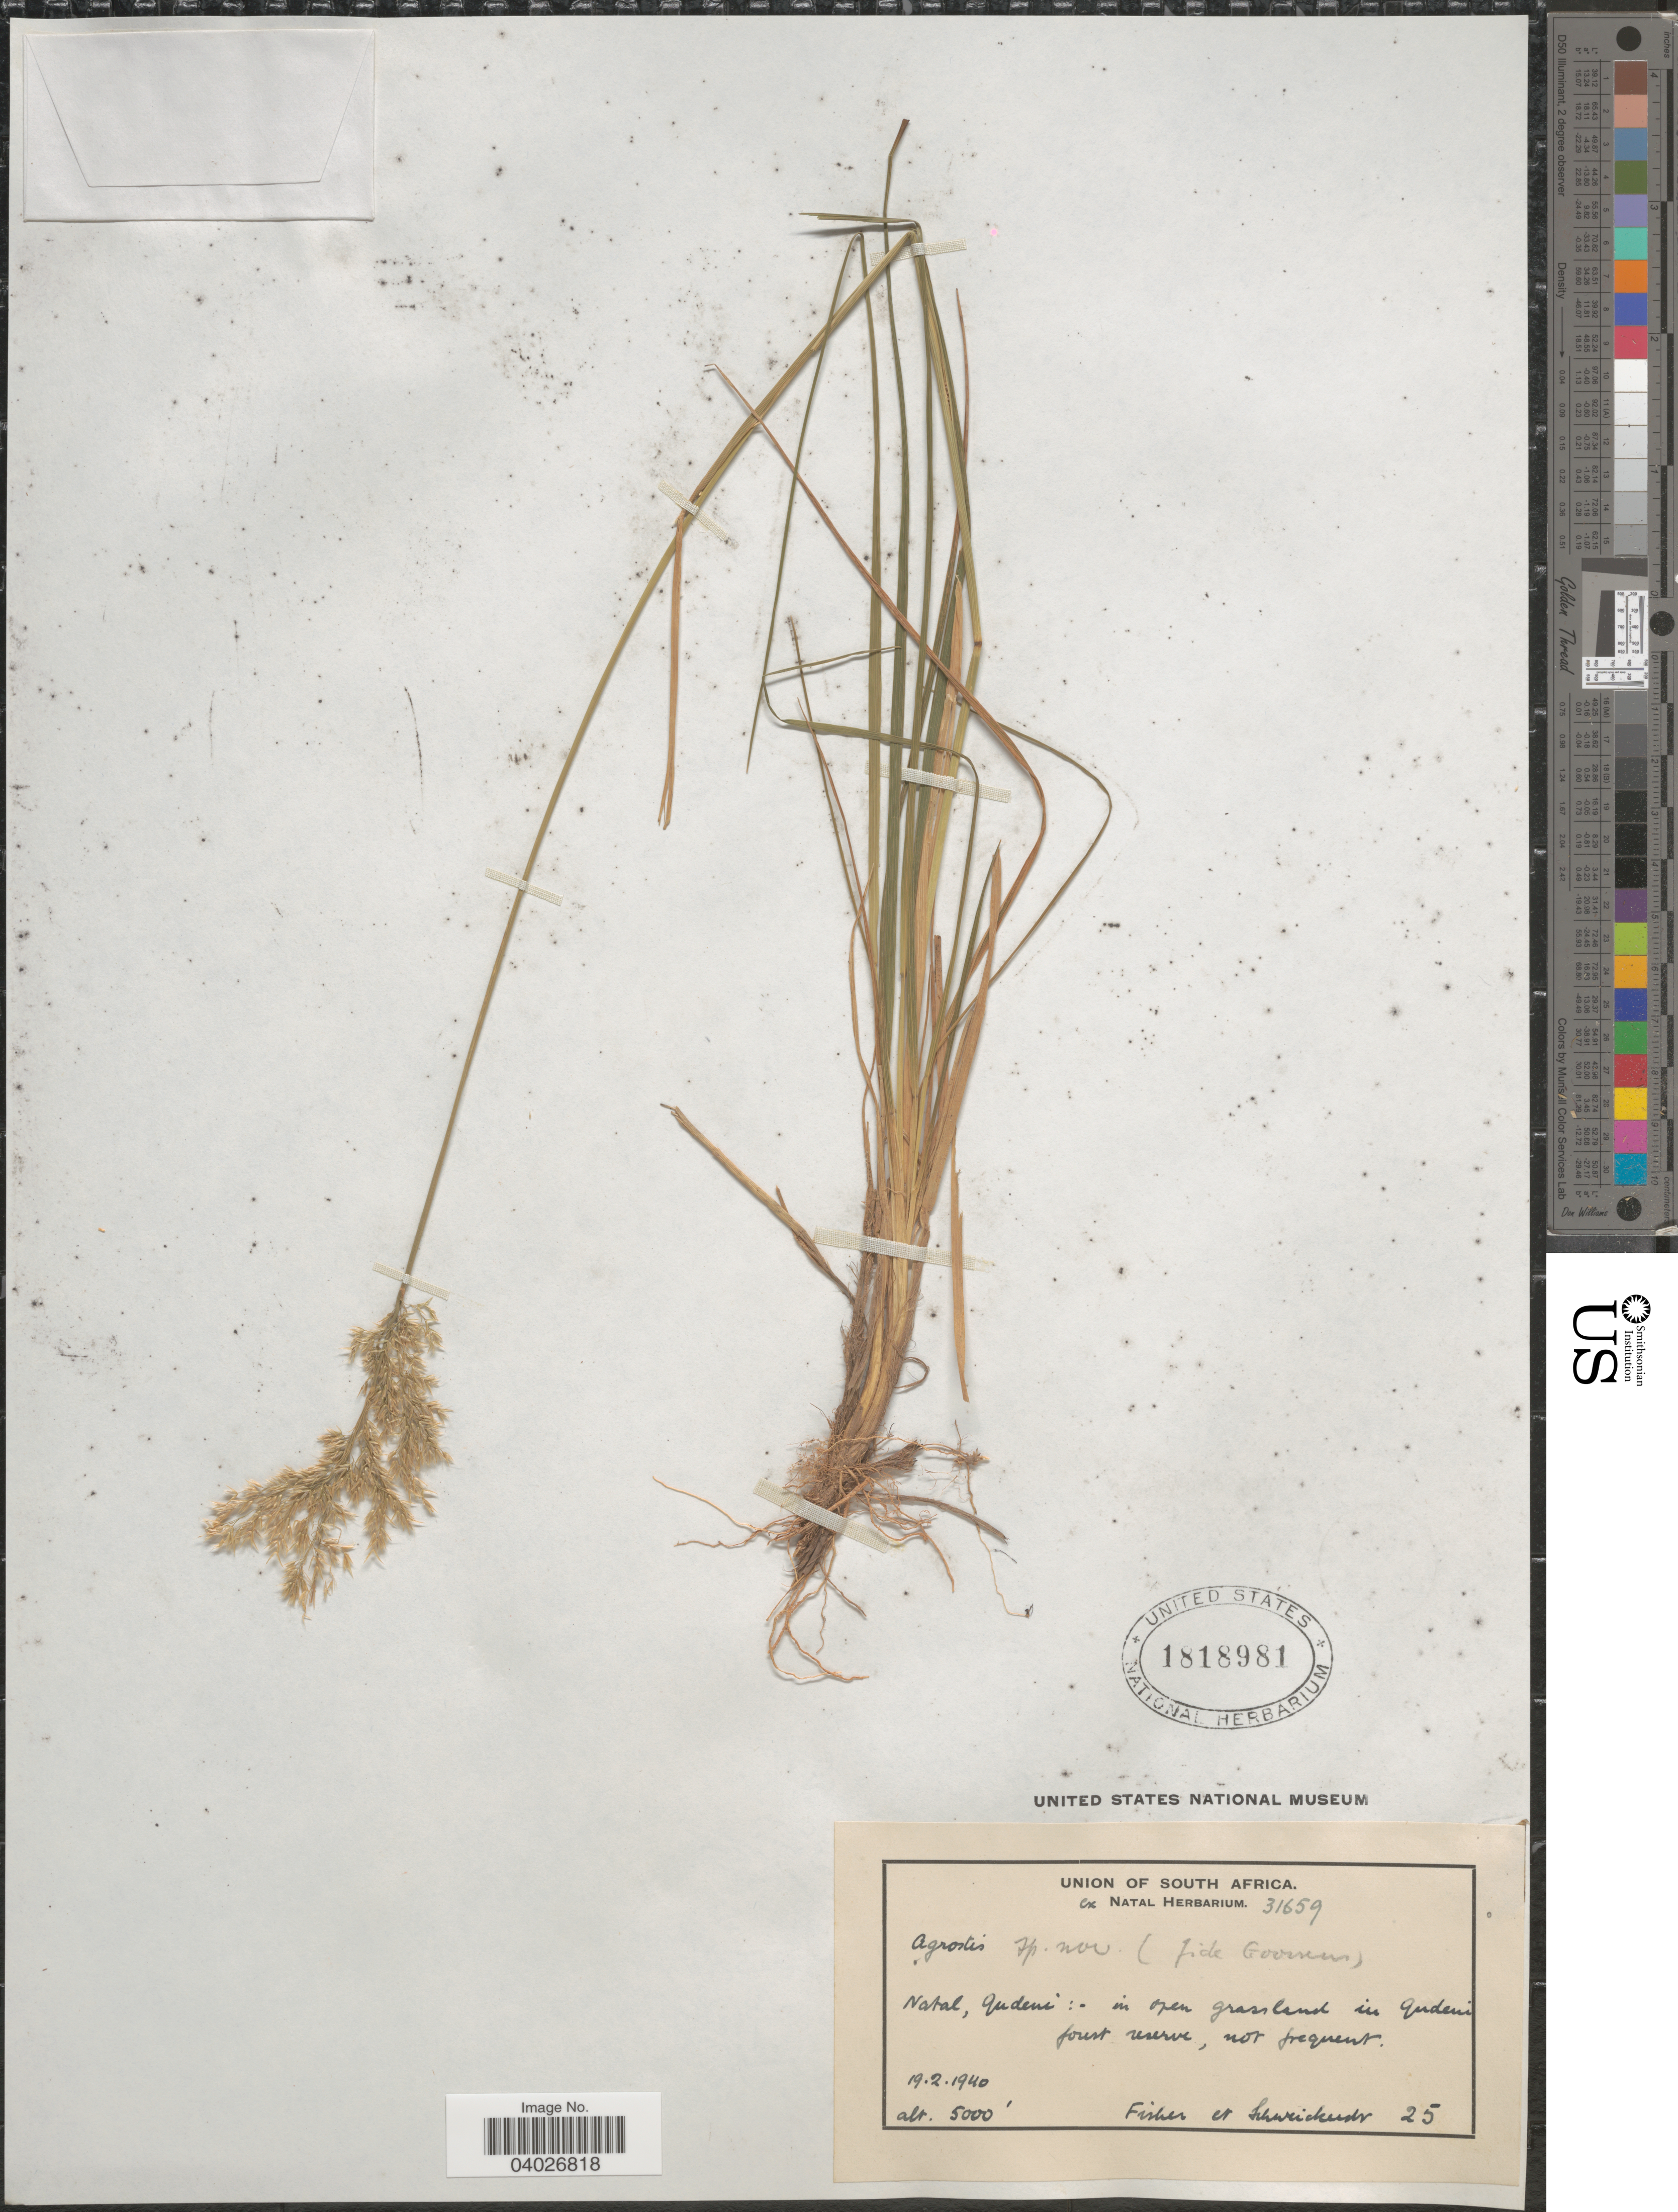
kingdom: Plantae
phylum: Tracheophyta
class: Liliopsida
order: Poales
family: Poaceae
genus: Agrostis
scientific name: Agrostis sp.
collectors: -- Fisher & -. Schweickerdt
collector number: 25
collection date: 1940-02-19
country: South Africa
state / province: KwaZulu-Natal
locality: Natal, Qudeni: in open grassland in Qudeni forest reserve.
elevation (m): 1524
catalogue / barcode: US 1818981